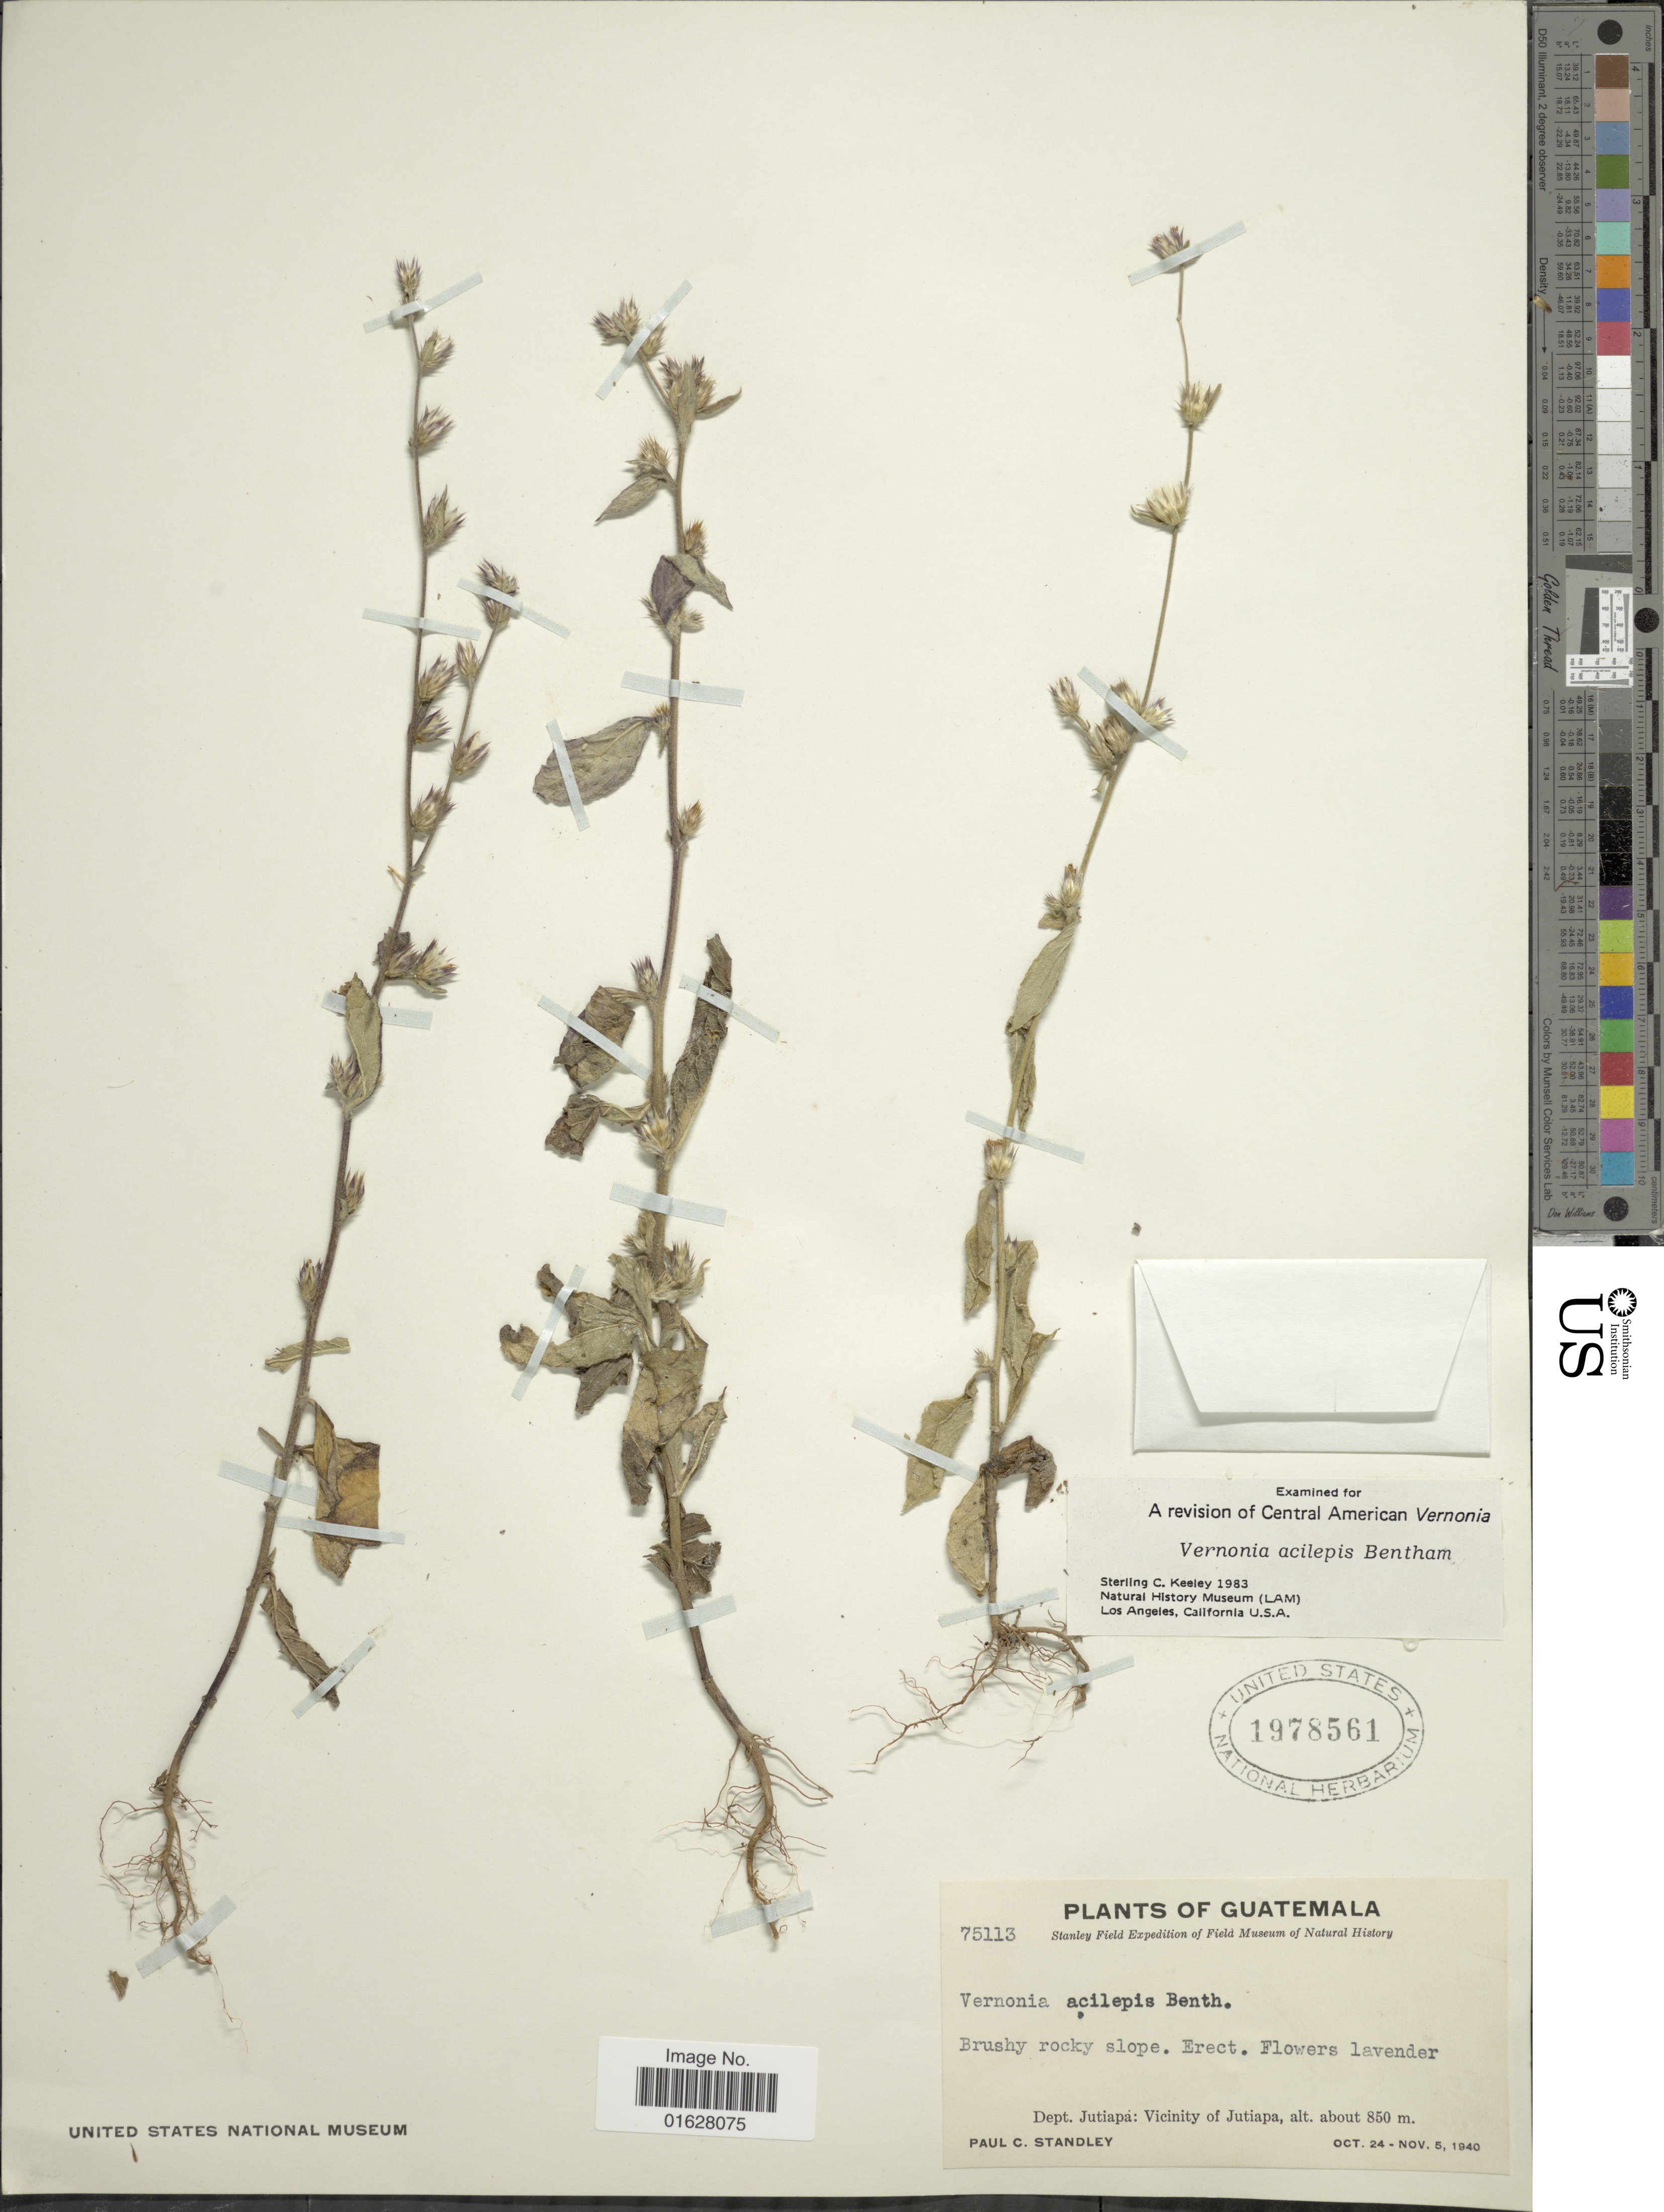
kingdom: Plantae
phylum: Tracheophyta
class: Magnoliopsida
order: Asterales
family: Asteraceae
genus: Lepidaploa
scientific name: Lepidaploa remotiflora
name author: (Rich.) H. Rob.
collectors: P. C. Standley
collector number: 75113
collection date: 1940-10-24/1940-11-05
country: Guatemala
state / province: Jutiapa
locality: Guatemala. Brushy rocky slope. Dept. Jutiapa: Vicinity of Jutiapa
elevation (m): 850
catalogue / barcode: US 1978561